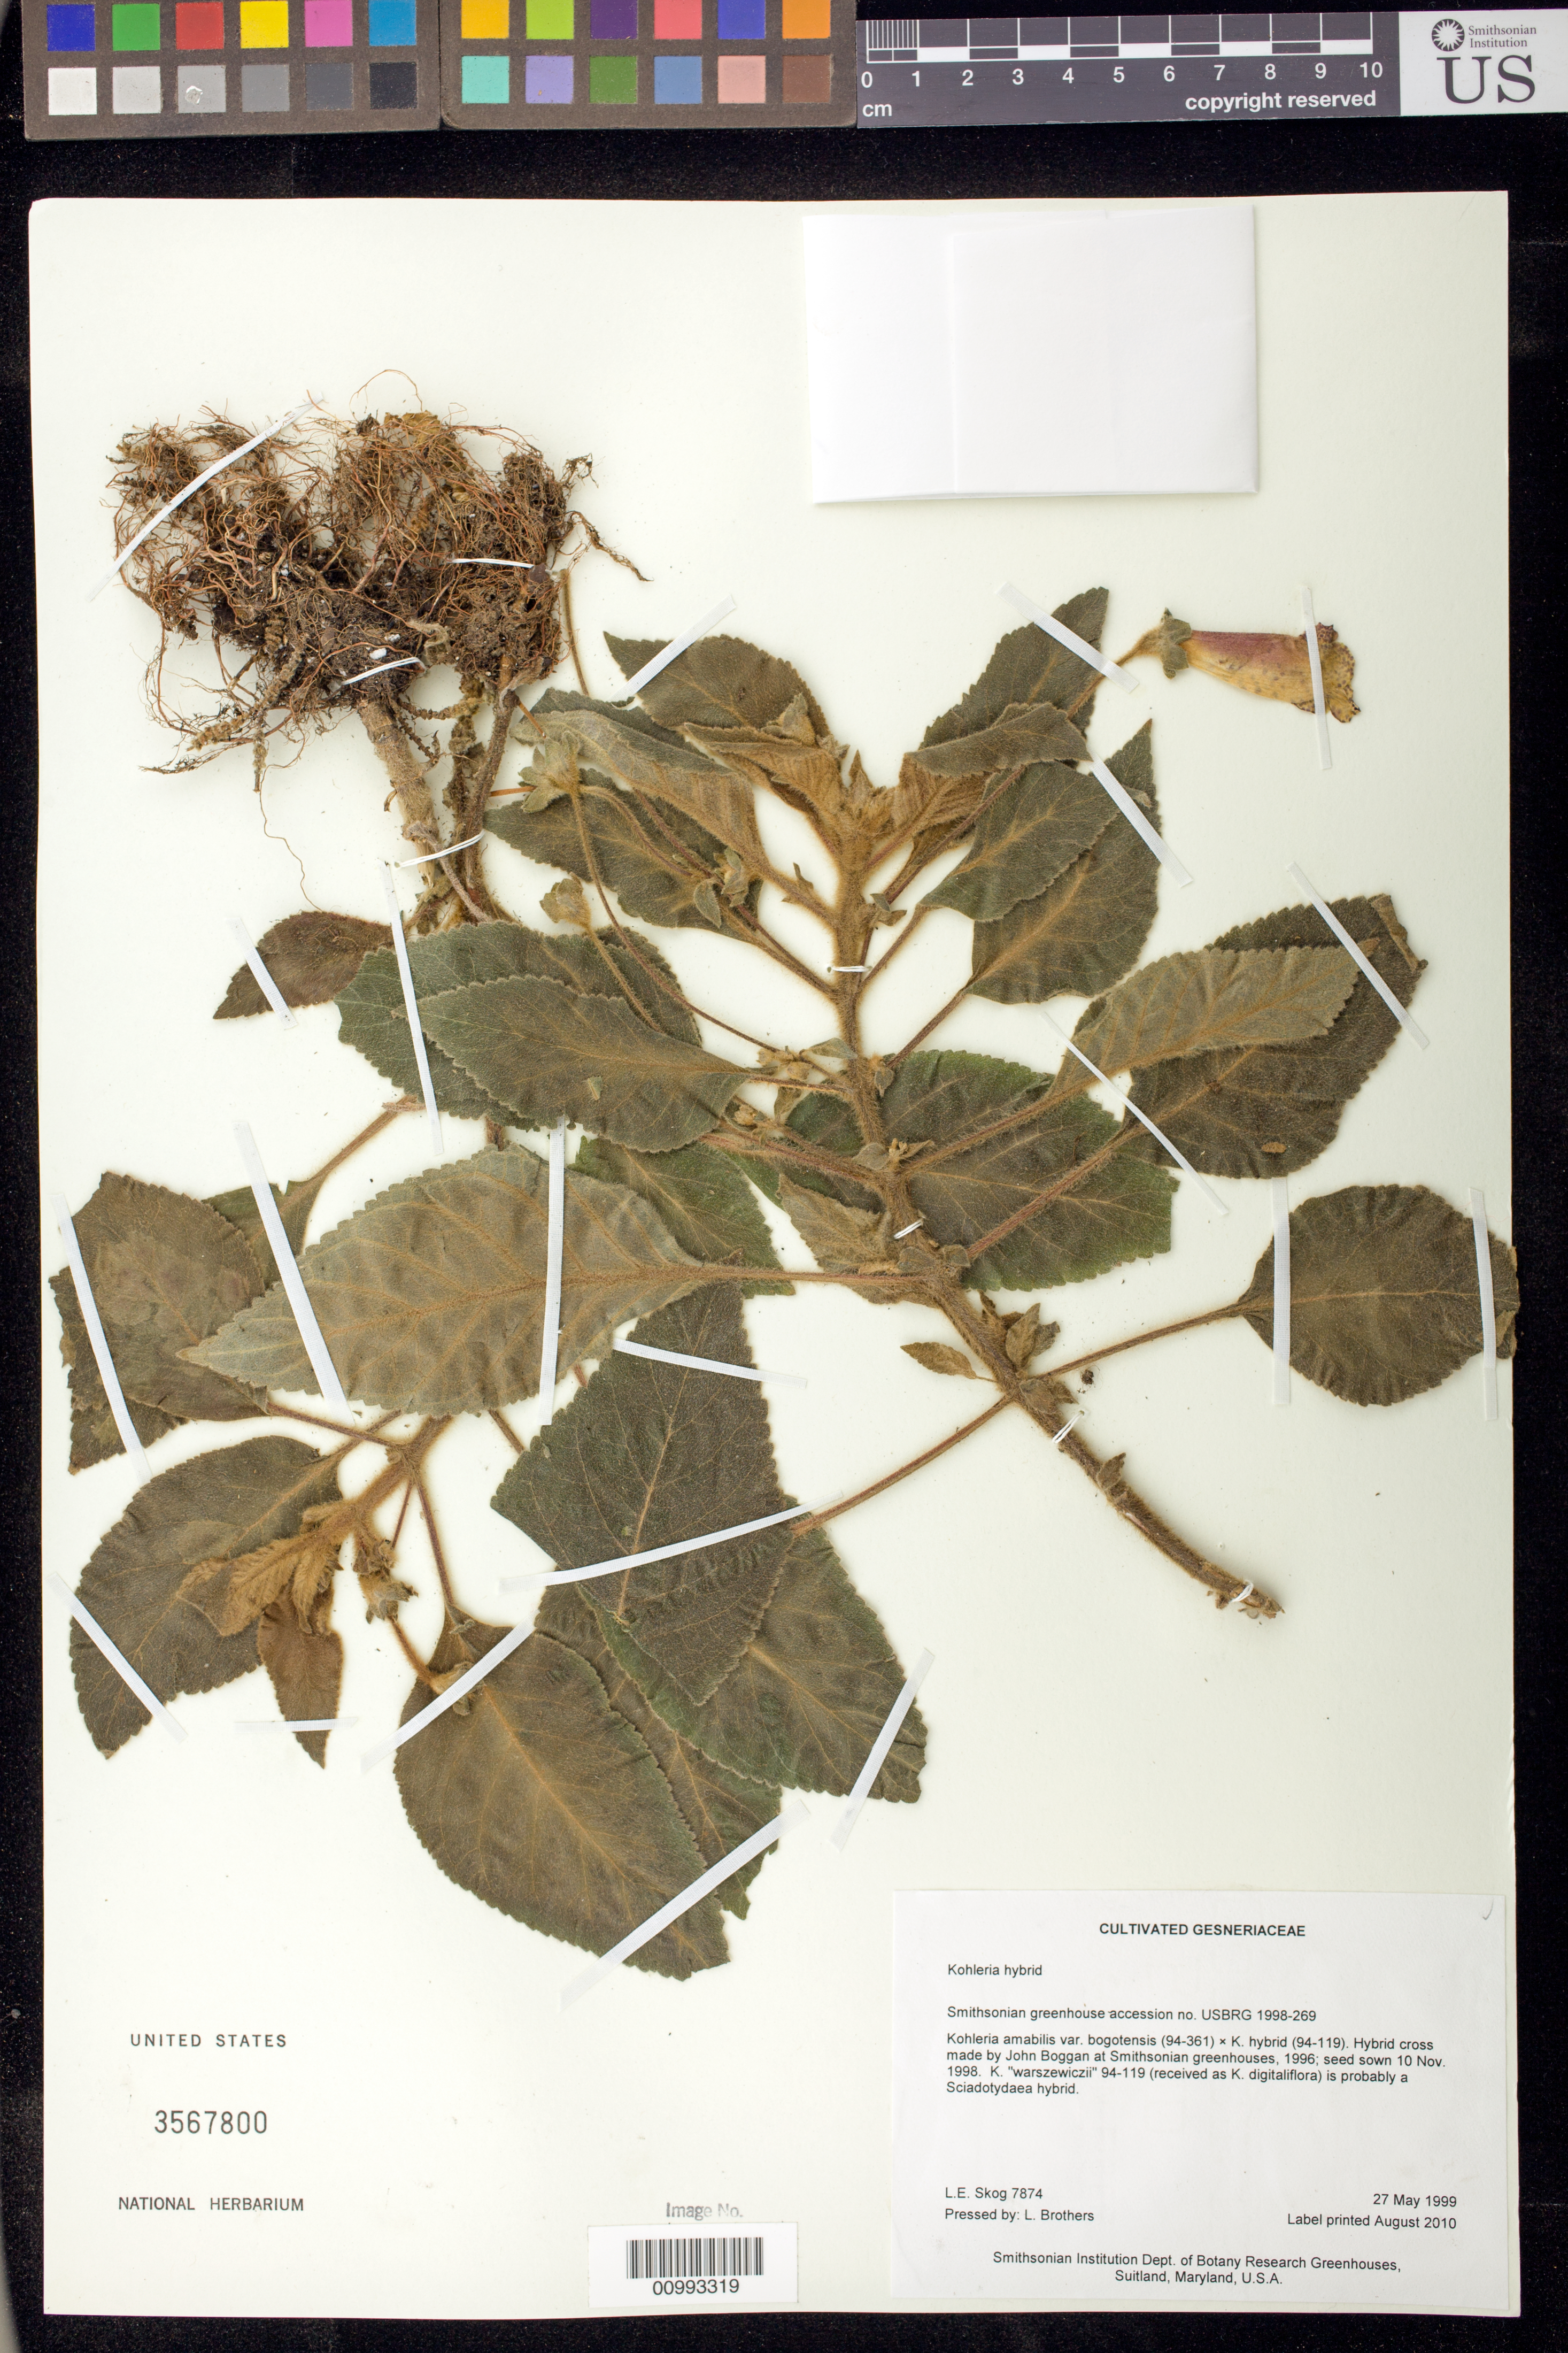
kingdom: Plantae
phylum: Tracheophyta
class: Magnoliopsida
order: Lamiales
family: Gesneriaceae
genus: Kohleria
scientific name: Kohleria hybrid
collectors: L. E. Skog & L. Brothers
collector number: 7874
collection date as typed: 27 May 1999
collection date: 1999-05-27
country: United States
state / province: Maryland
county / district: Prince George's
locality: Smithsonian Institution Dept. of Botany Research Greenhouses, Suitland, Maryland, U.S.A.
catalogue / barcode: US 3567800